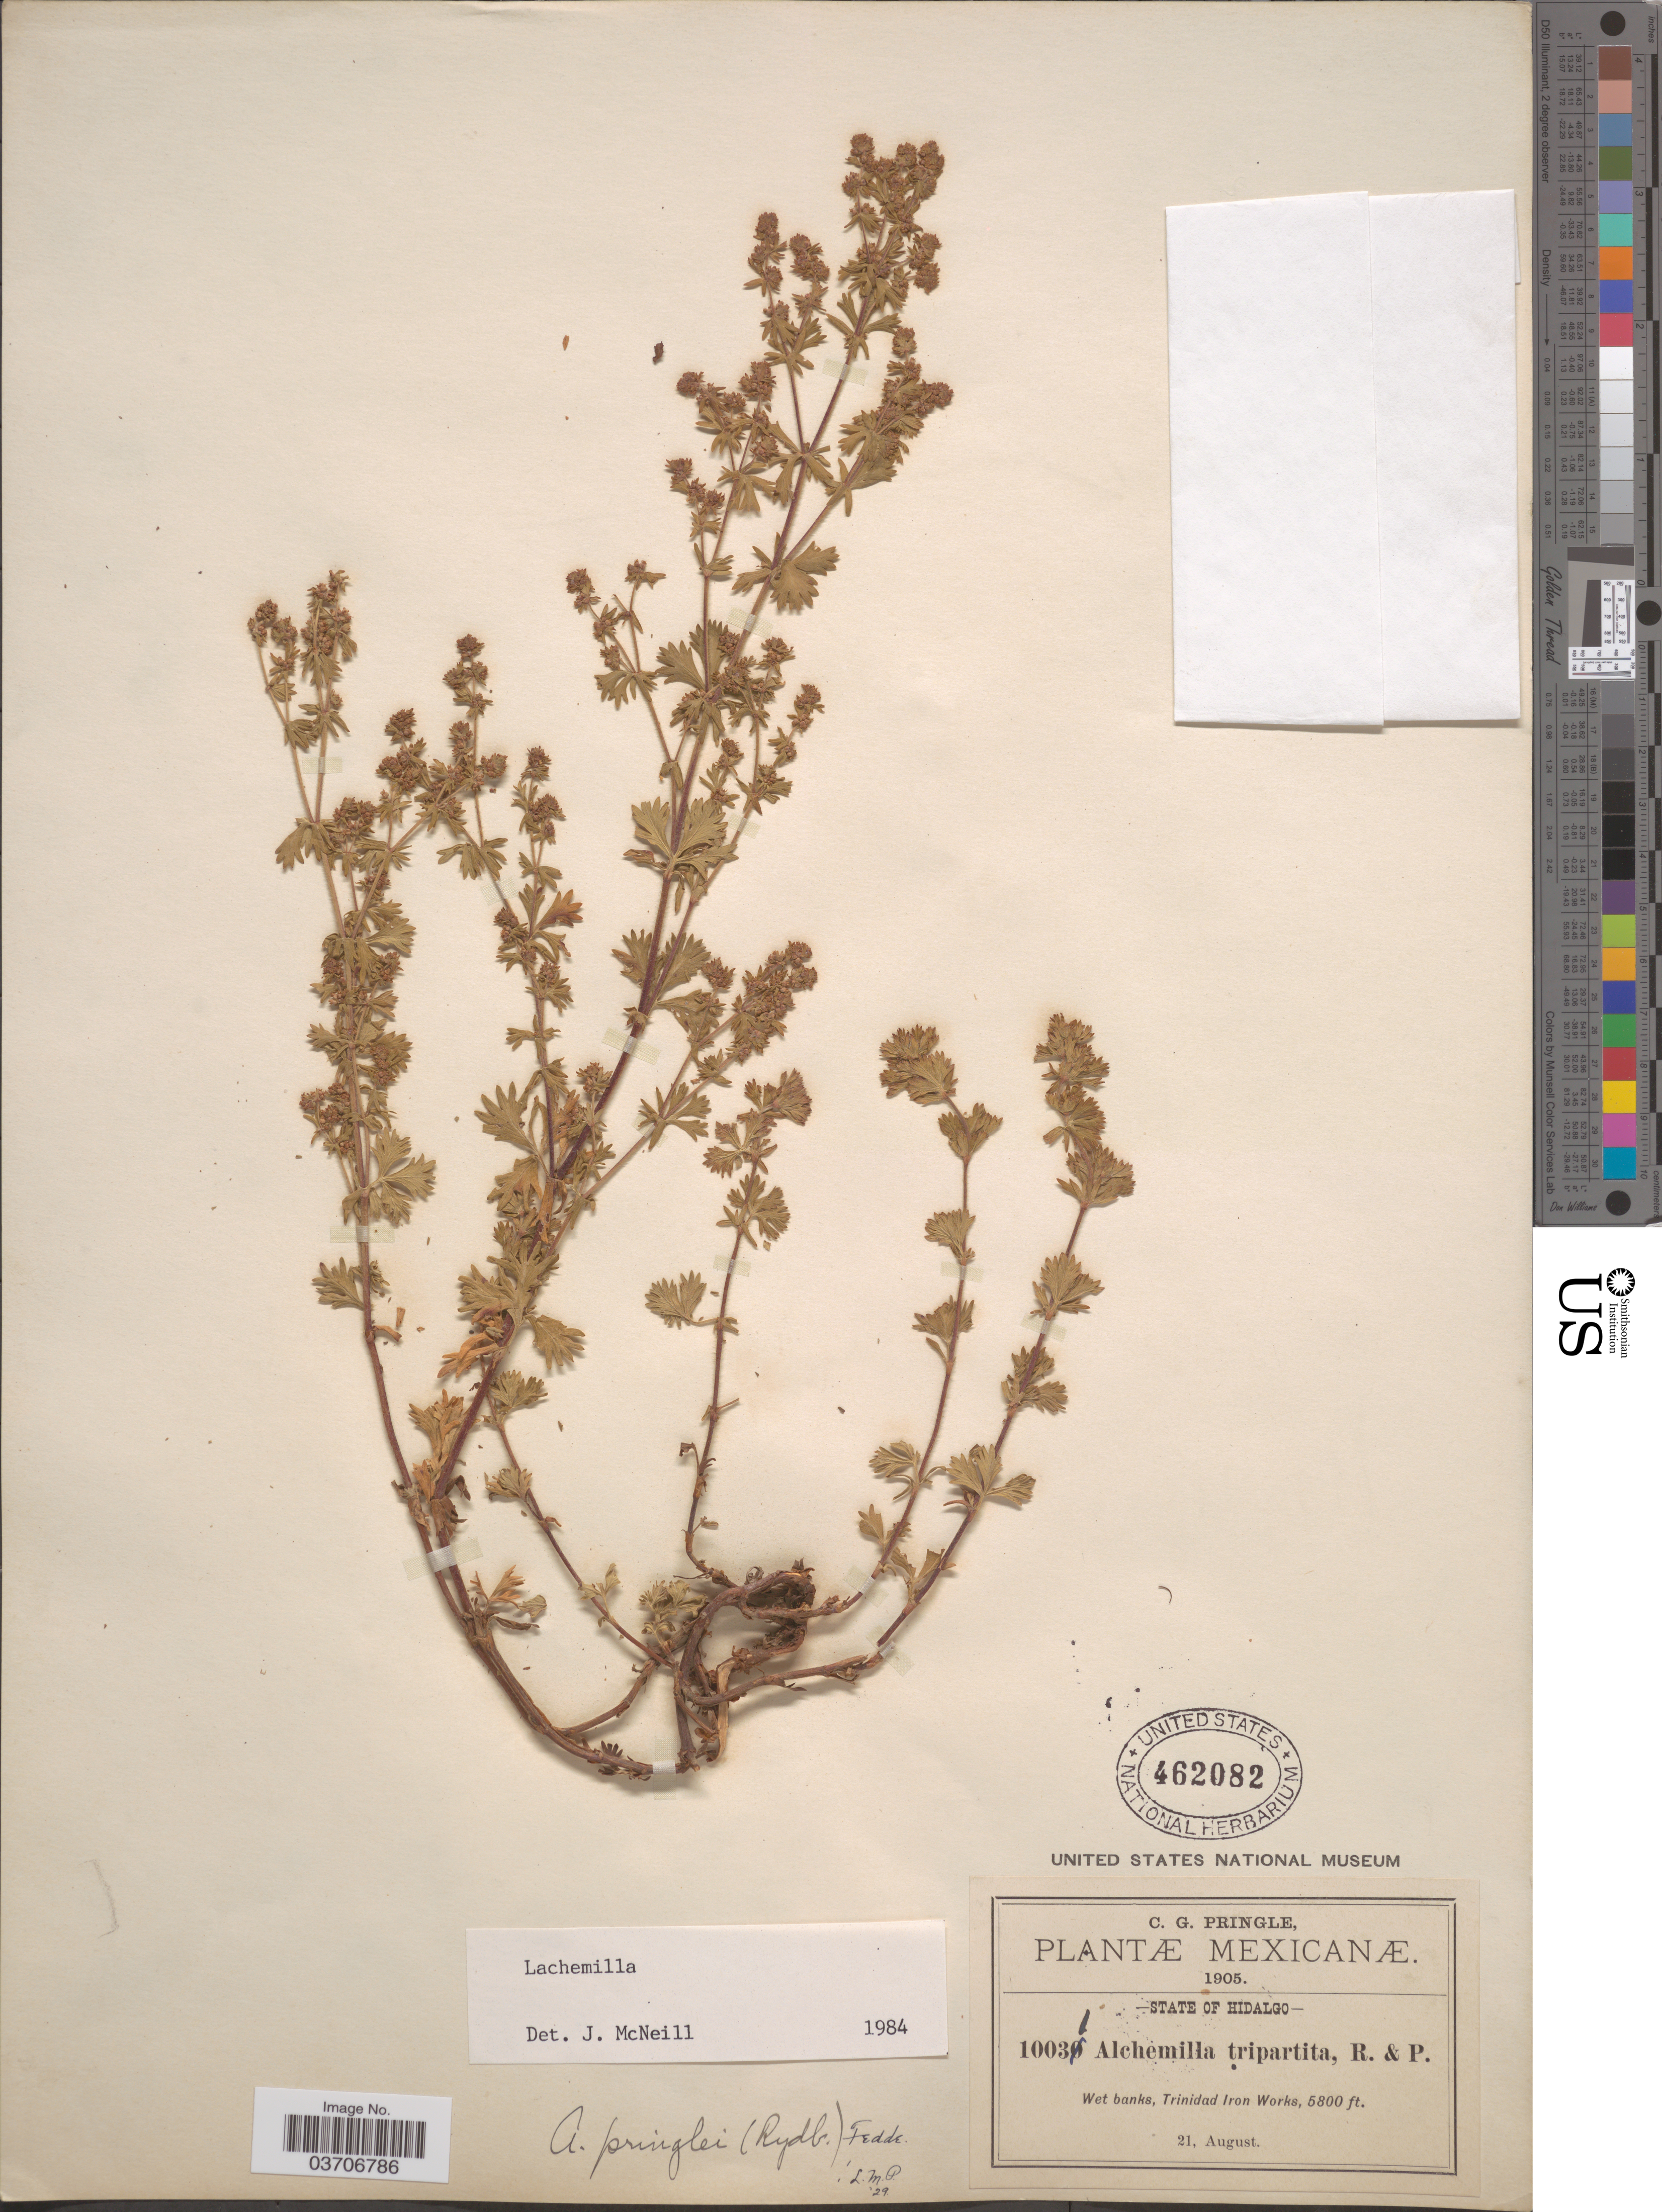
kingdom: Plantae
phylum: Tracheophyta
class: Magnoliopsida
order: Rosales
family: Rosaceae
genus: Lachemilla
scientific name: Lachemilla sp.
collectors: C. G. Pringle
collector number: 10031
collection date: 1905-08-21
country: Mexico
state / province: Hidalgo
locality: Trinidad Iron Works.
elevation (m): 1768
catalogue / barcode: US 462082